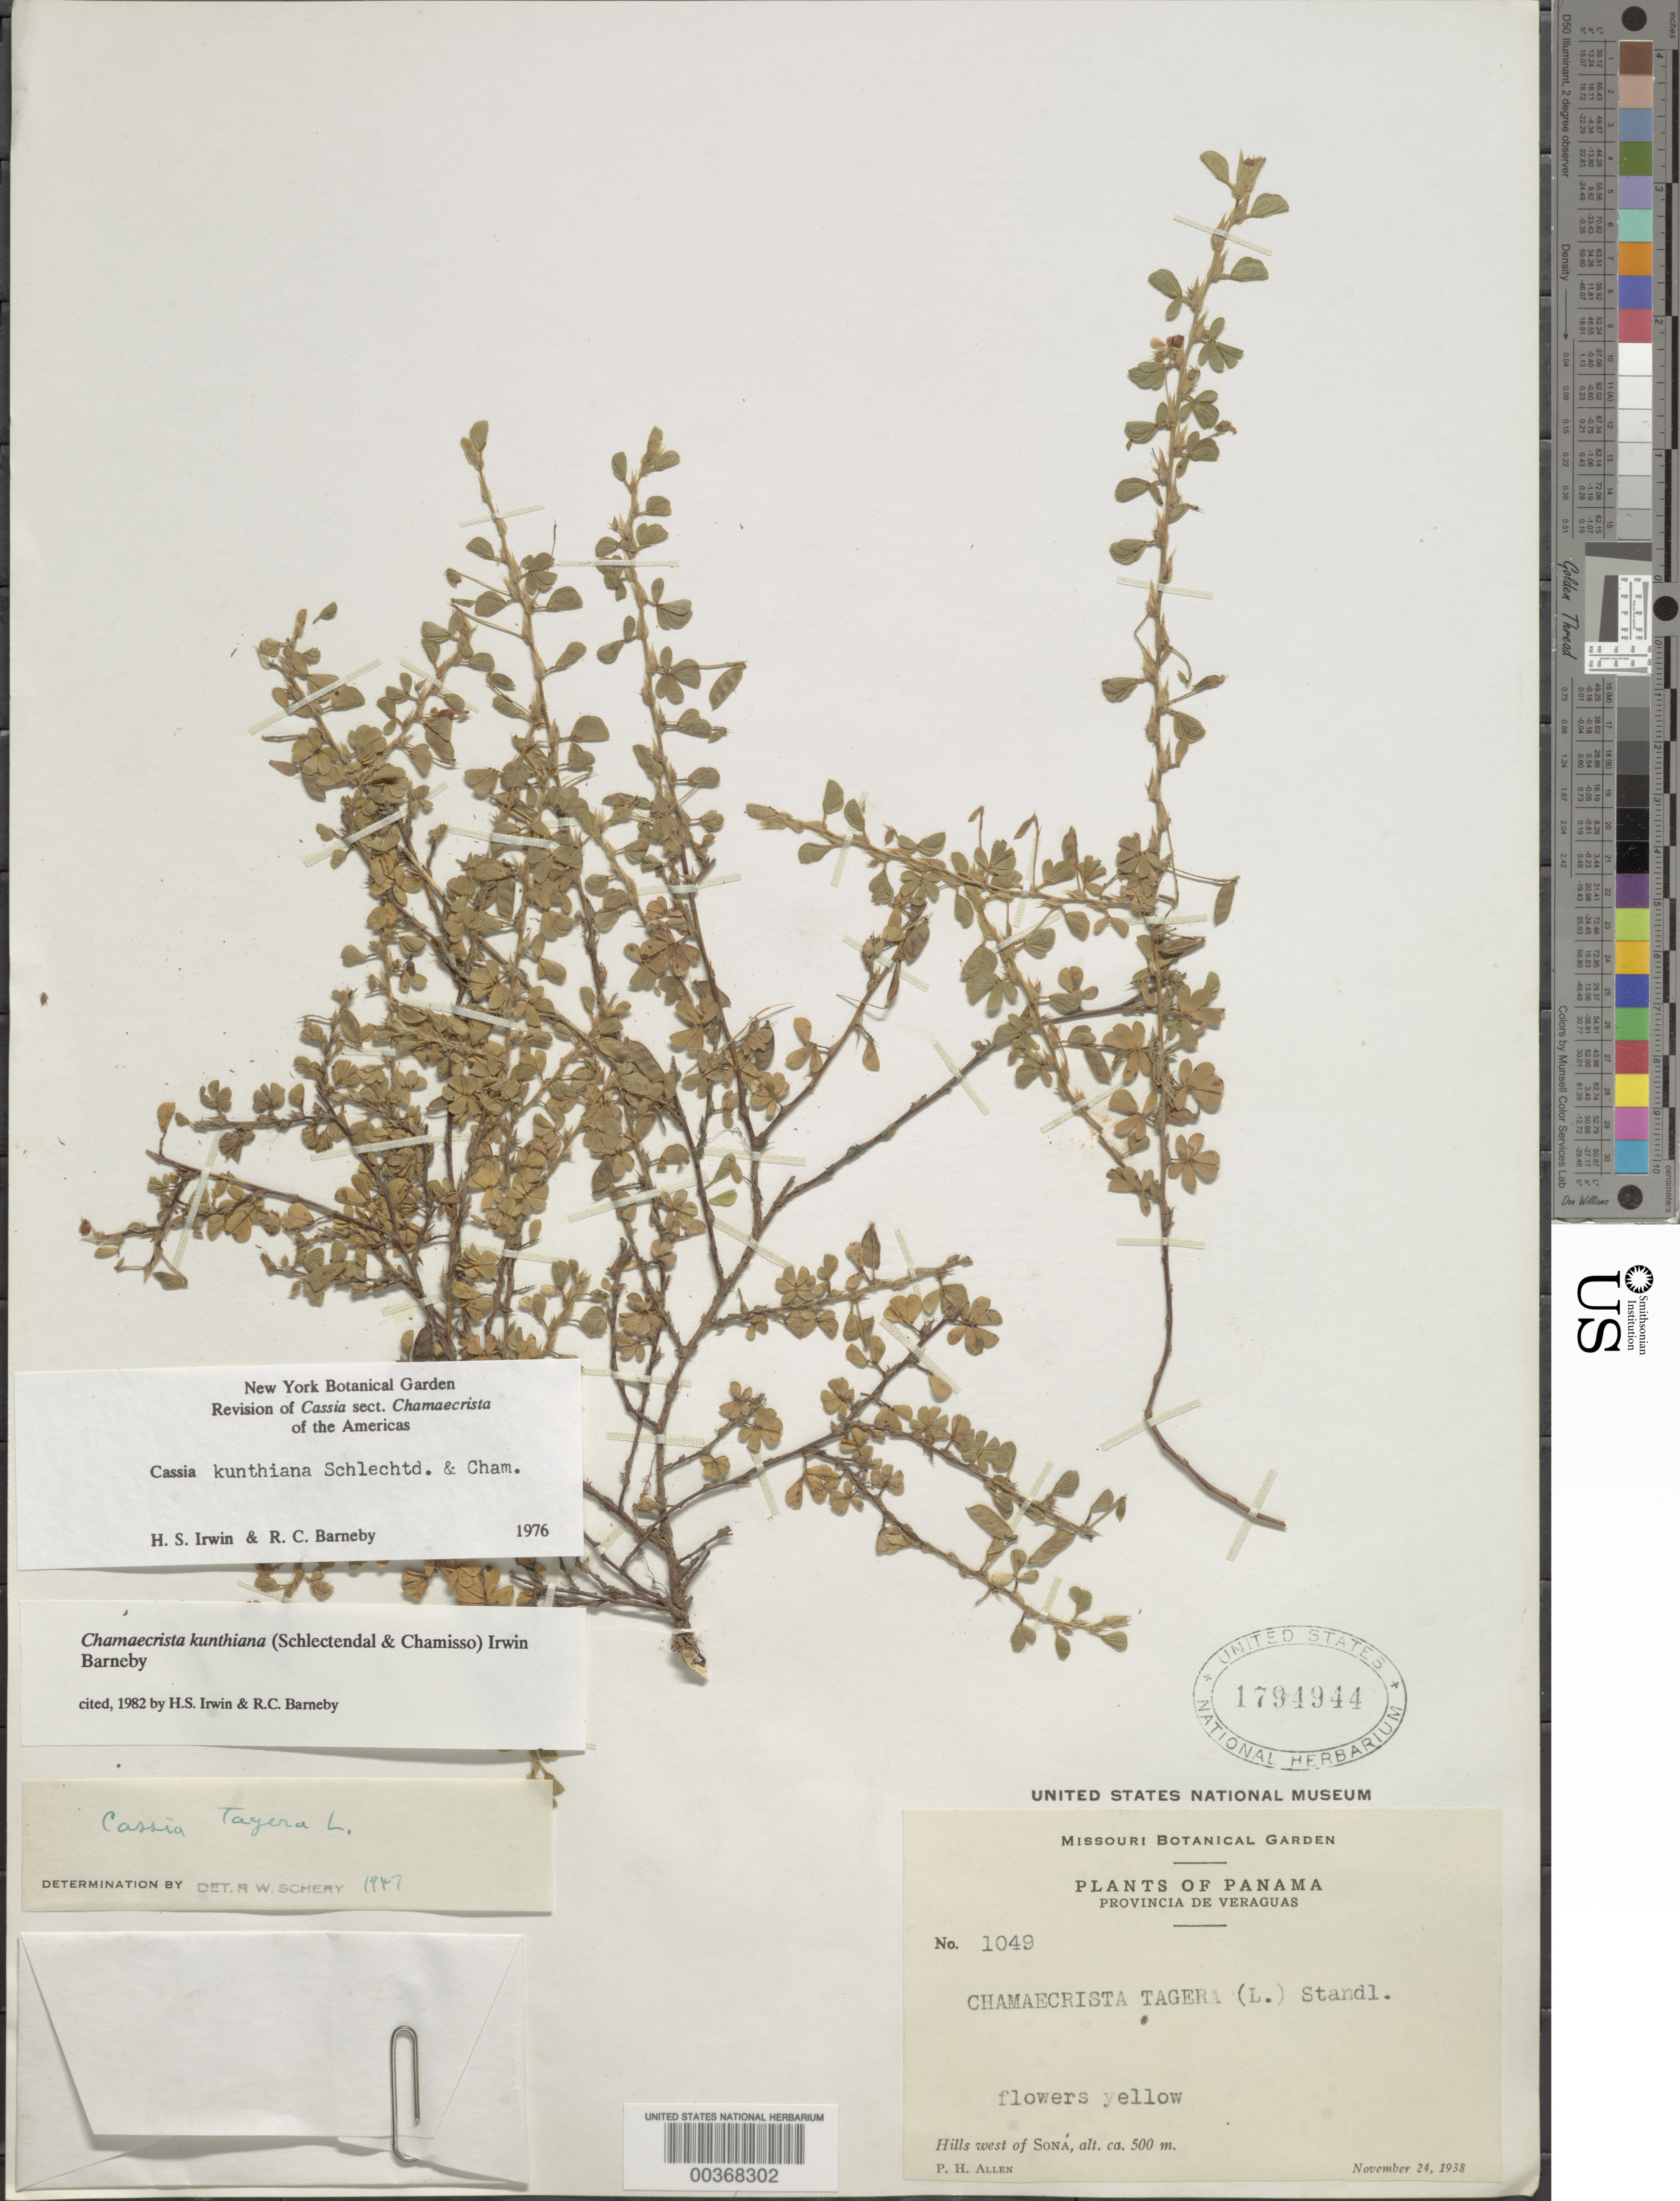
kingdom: Plantae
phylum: Tracheophyta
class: Magnoliopsida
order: Fabales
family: Fabaceae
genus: Chamaecrista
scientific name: Chamaecrista kunthiana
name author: (Schltdl. & Cham.) H.S. Irwin & Barneby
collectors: P. H. Allen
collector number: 1049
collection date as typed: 24 Nov 1938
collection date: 1938-11-24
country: Panama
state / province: Veraguas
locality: W of Sona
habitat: Hills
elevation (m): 500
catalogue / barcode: US 1794944